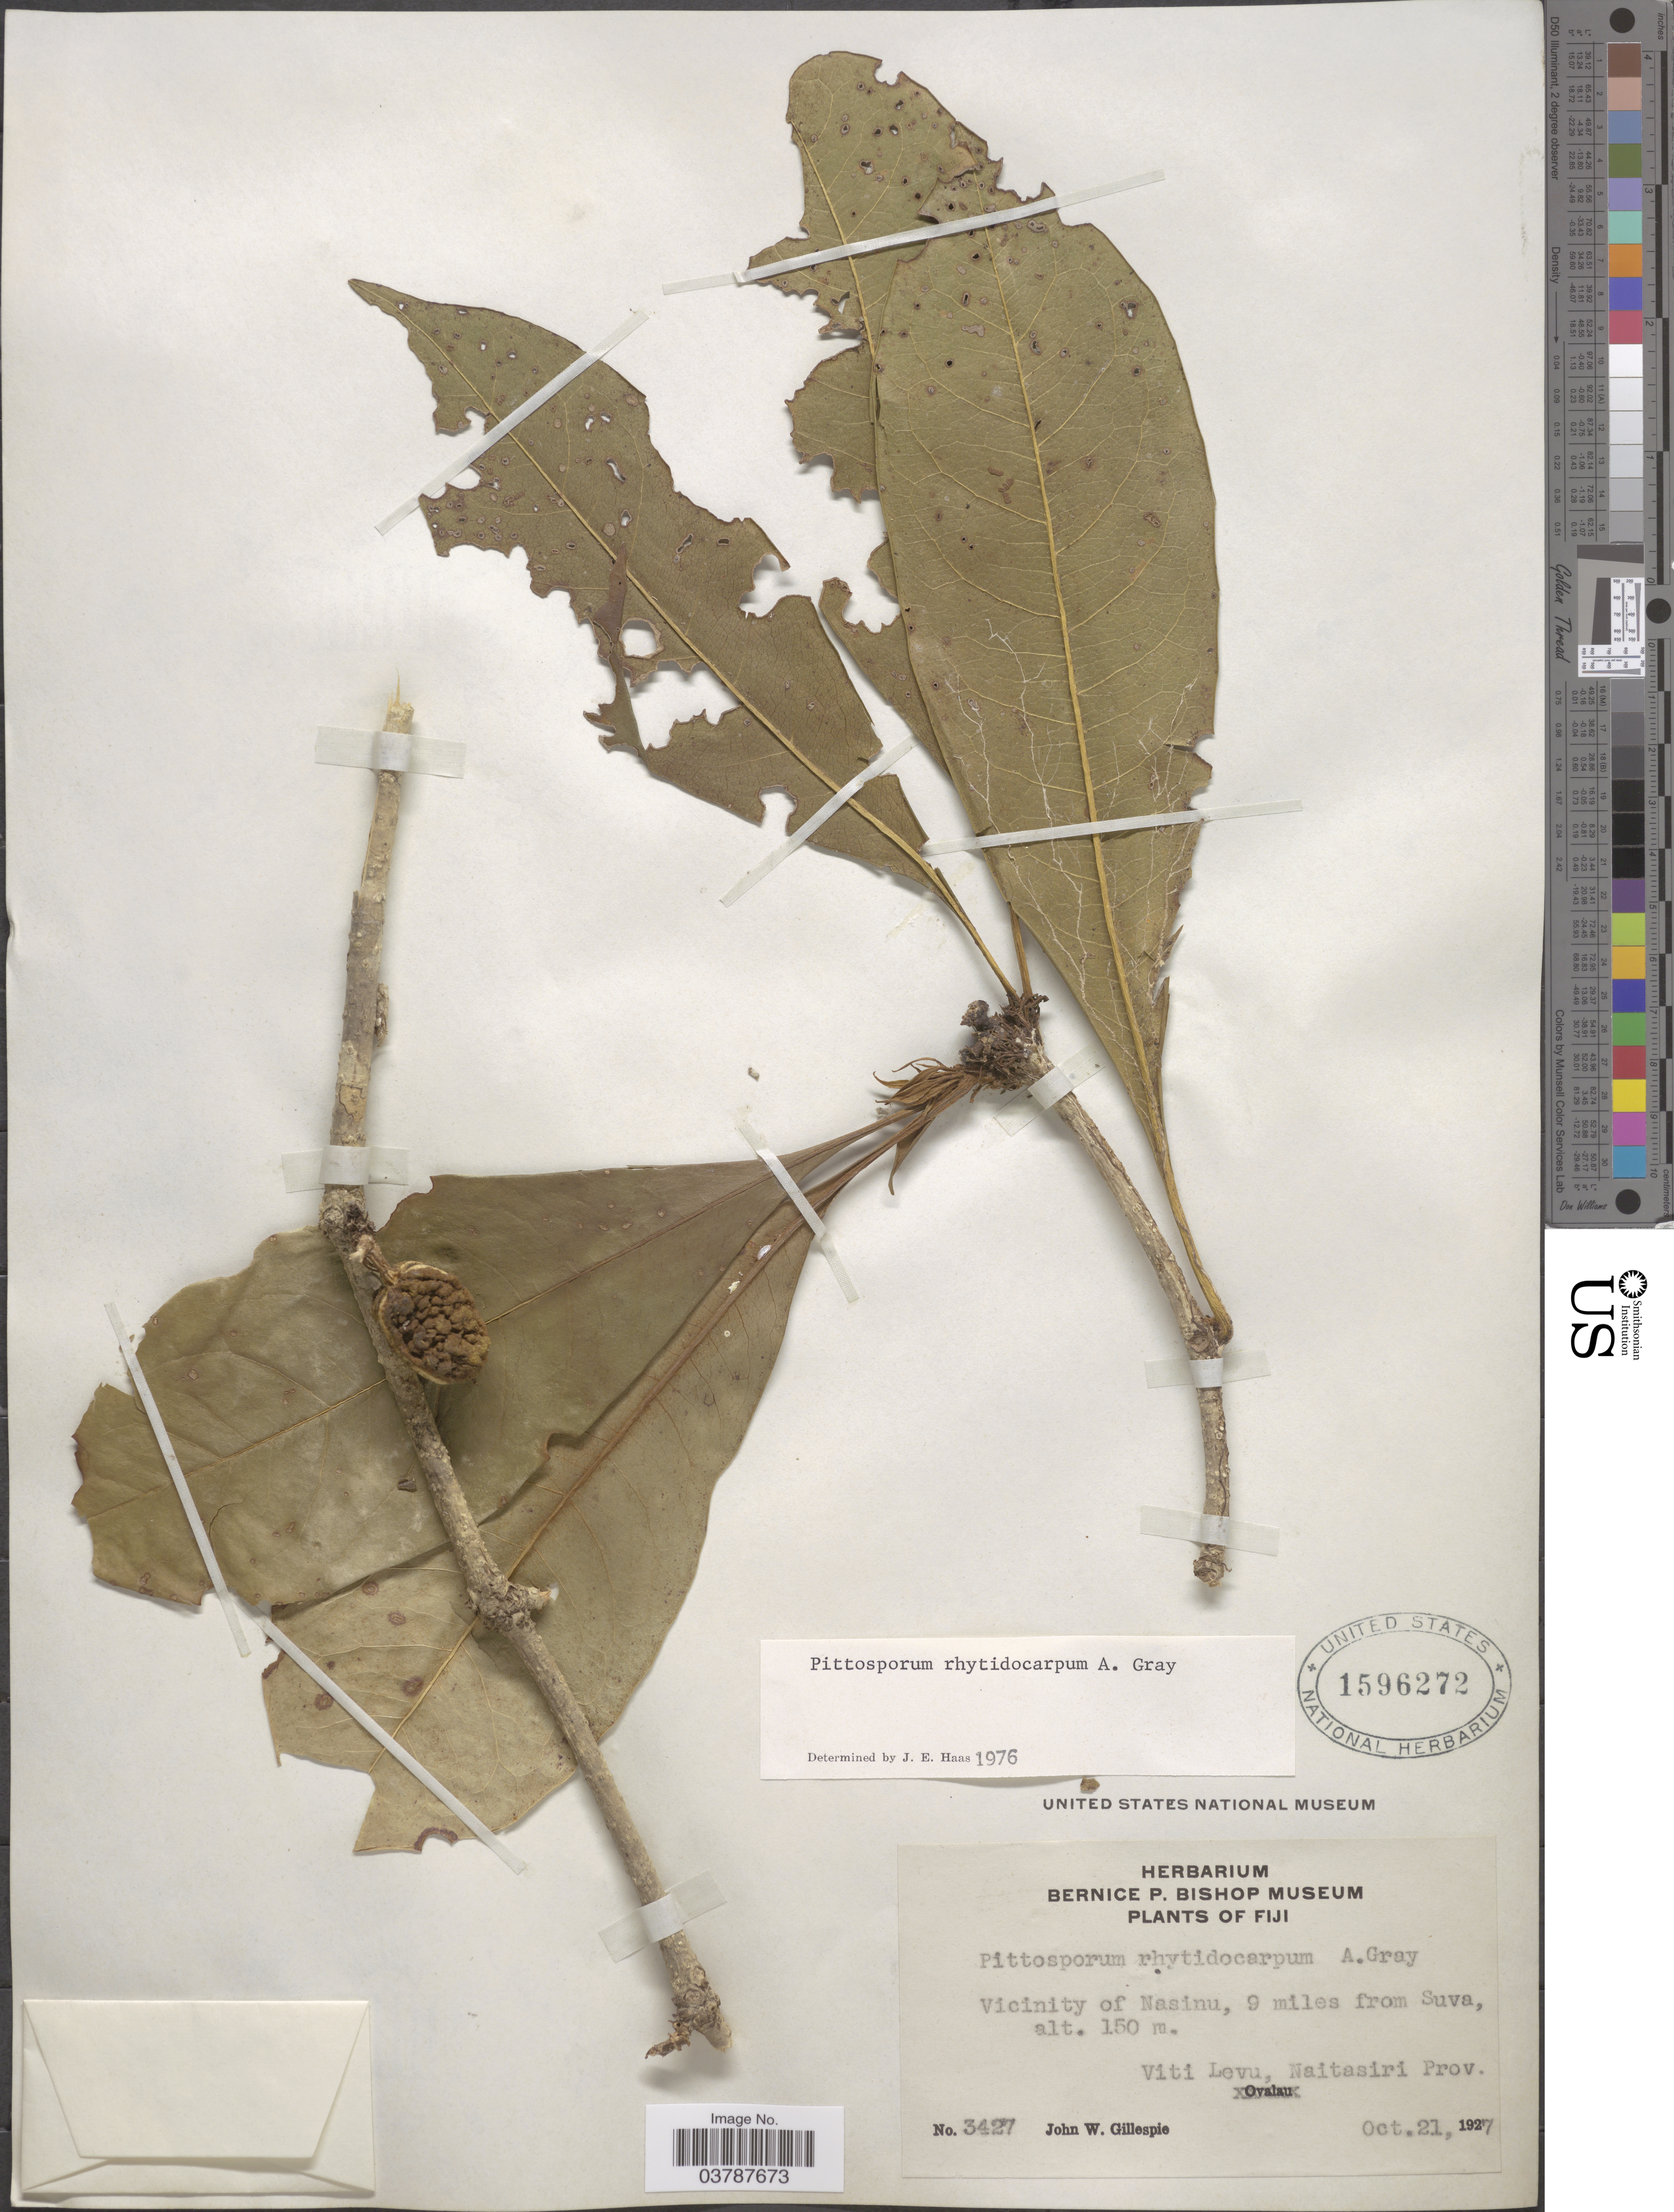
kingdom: Plantae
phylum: Tracheophyta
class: Magnoliopsida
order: Apiales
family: Pittosporaceae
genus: Pittosporum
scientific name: Pittosporum rhytidocarpum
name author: A. Gray in Wilkes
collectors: J. W. Gillespie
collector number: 3427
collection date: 1927-10-21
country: Fiji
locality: Vicinity of Nasinu, 9 miles from Suva. Viti Levu, Naitasiri Prov.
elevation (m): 150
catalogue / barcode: US 1596272